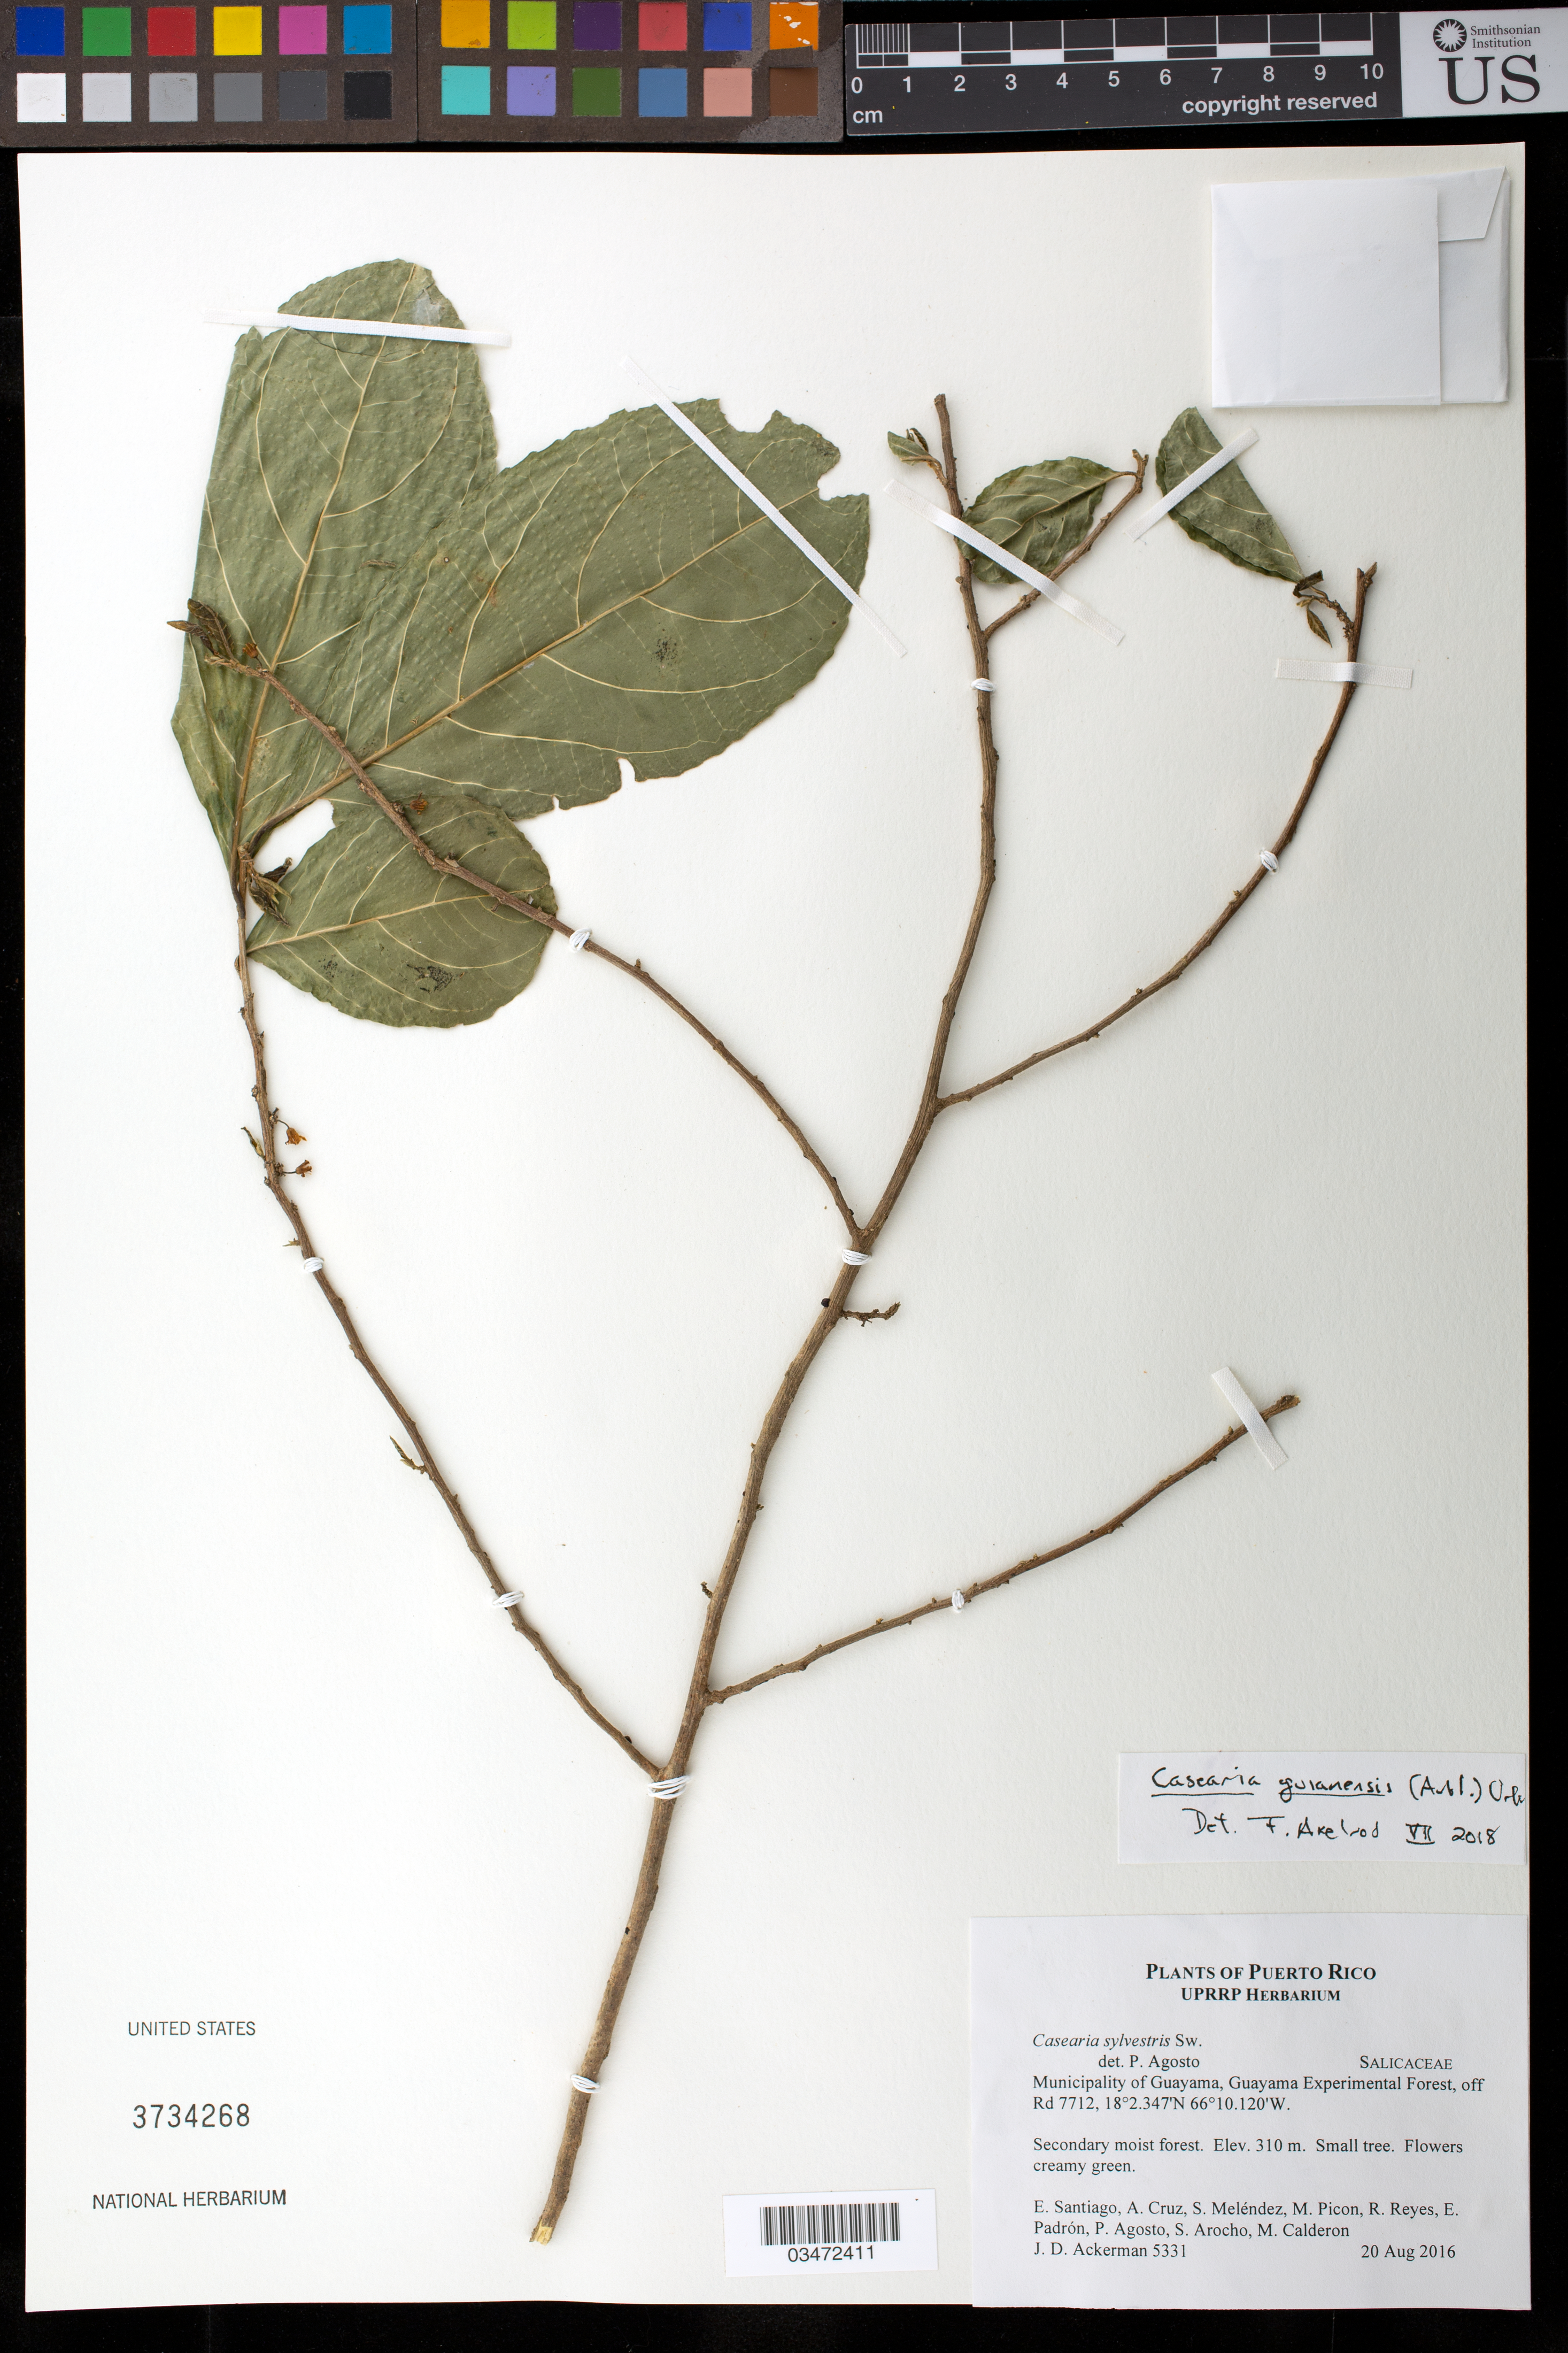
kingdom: Plantae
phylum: Tracheophyta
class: Magnoliopsida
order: Malpighiales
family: Salicaceae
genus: Casearia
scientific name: Casearia guianensis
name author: (Aubl.) Urb.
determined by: Agosto, P.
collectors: E. Santiago, A. Cruz, M. Melendez, M. Picon, R. Reyes, E. Padrón, P. Agosto, S. Arocho, M. Calderon & J. D. Ackerman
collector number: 5331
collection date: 2016-08-20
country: Puerto Rico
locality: Mun. Guayama, Guayama Experimental Forest, off Rd 7712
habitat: Secondary moist forest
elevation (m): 310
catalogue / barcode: US 3734268